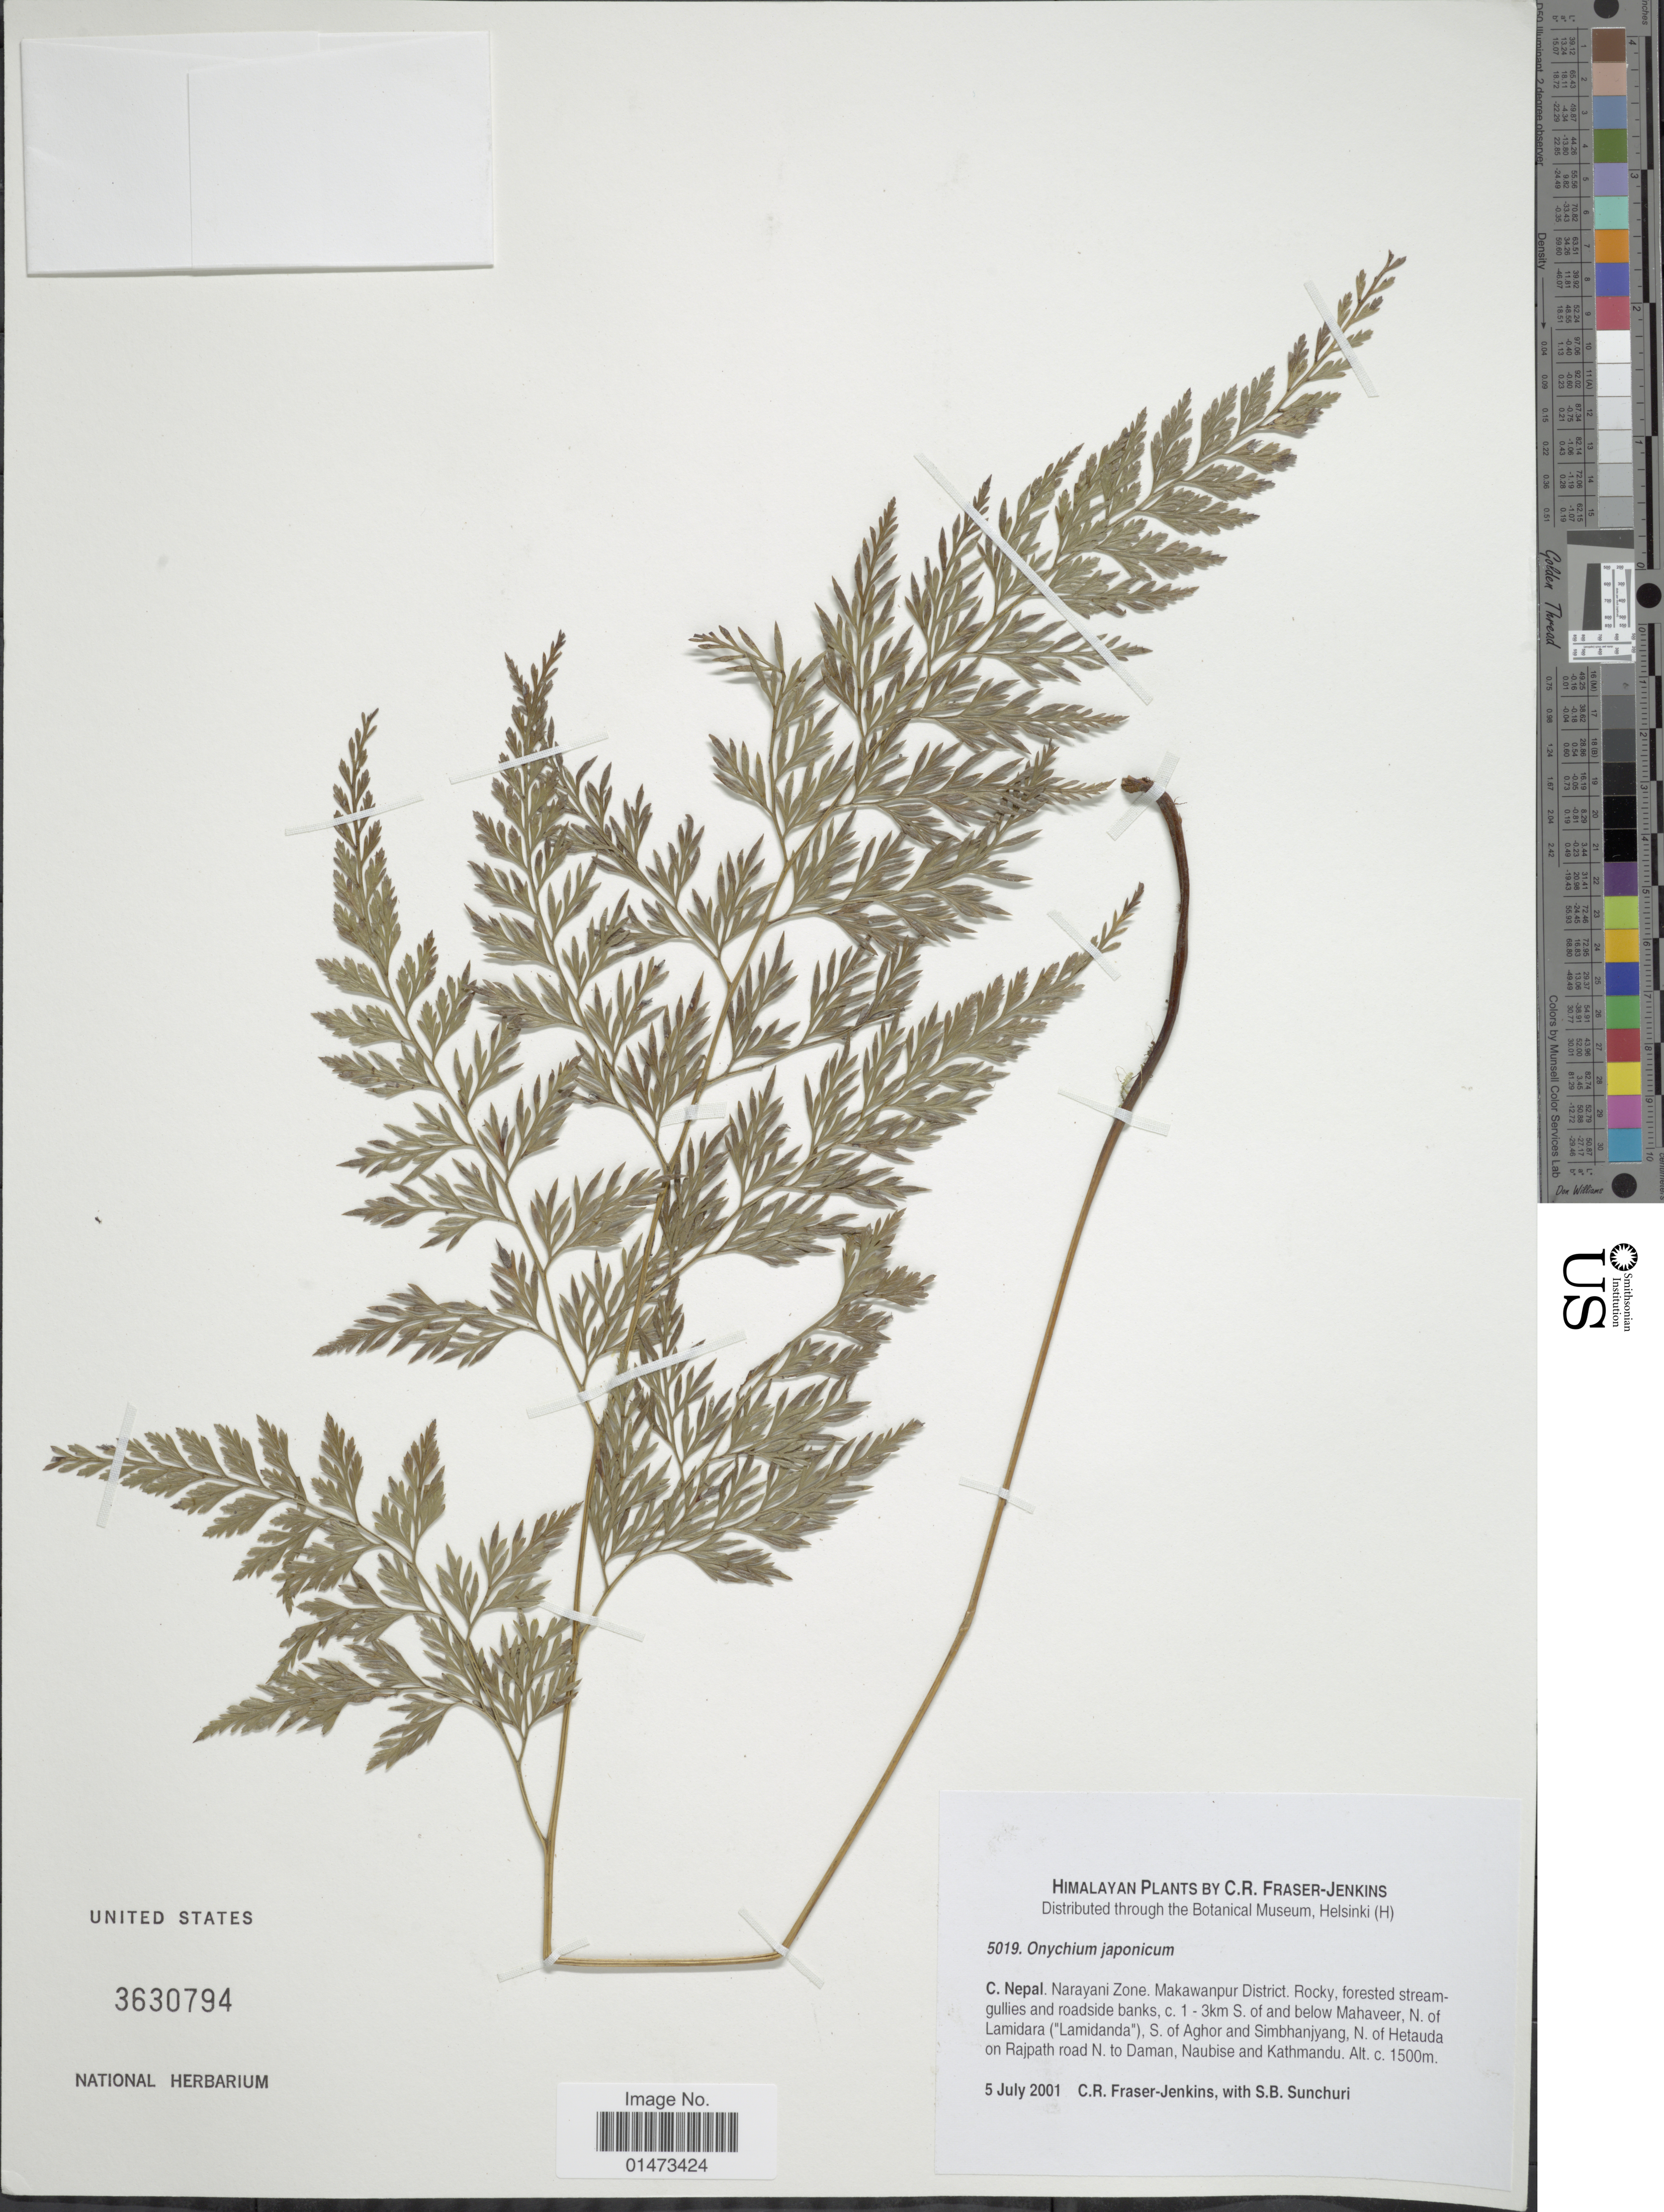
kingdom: Plantae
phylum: Tracheophyta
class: Polypodiopsida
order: Polypodiales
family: Pteridaceae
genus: Onychium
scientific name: Onychium japonicum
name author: (Thunb.) Kunze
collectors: C. R. Fraser-Jenkins & S. Sunchuri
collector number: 5019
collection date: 2001-07-05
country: Nepal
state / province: Narayani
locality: Makawanpur District. Rocky, forested stream-gullies and roadside banks, c. 1-3 km S. of and below Mahaveer, N. of Lamidara ("Lamidanda"), S. ofAghor and Simbhanjyang, N. of Hetauda on Rajpath road N. to Daman, Naubise and Kathmandu. Himalaya.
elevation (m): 1500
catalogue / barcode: US 3630794